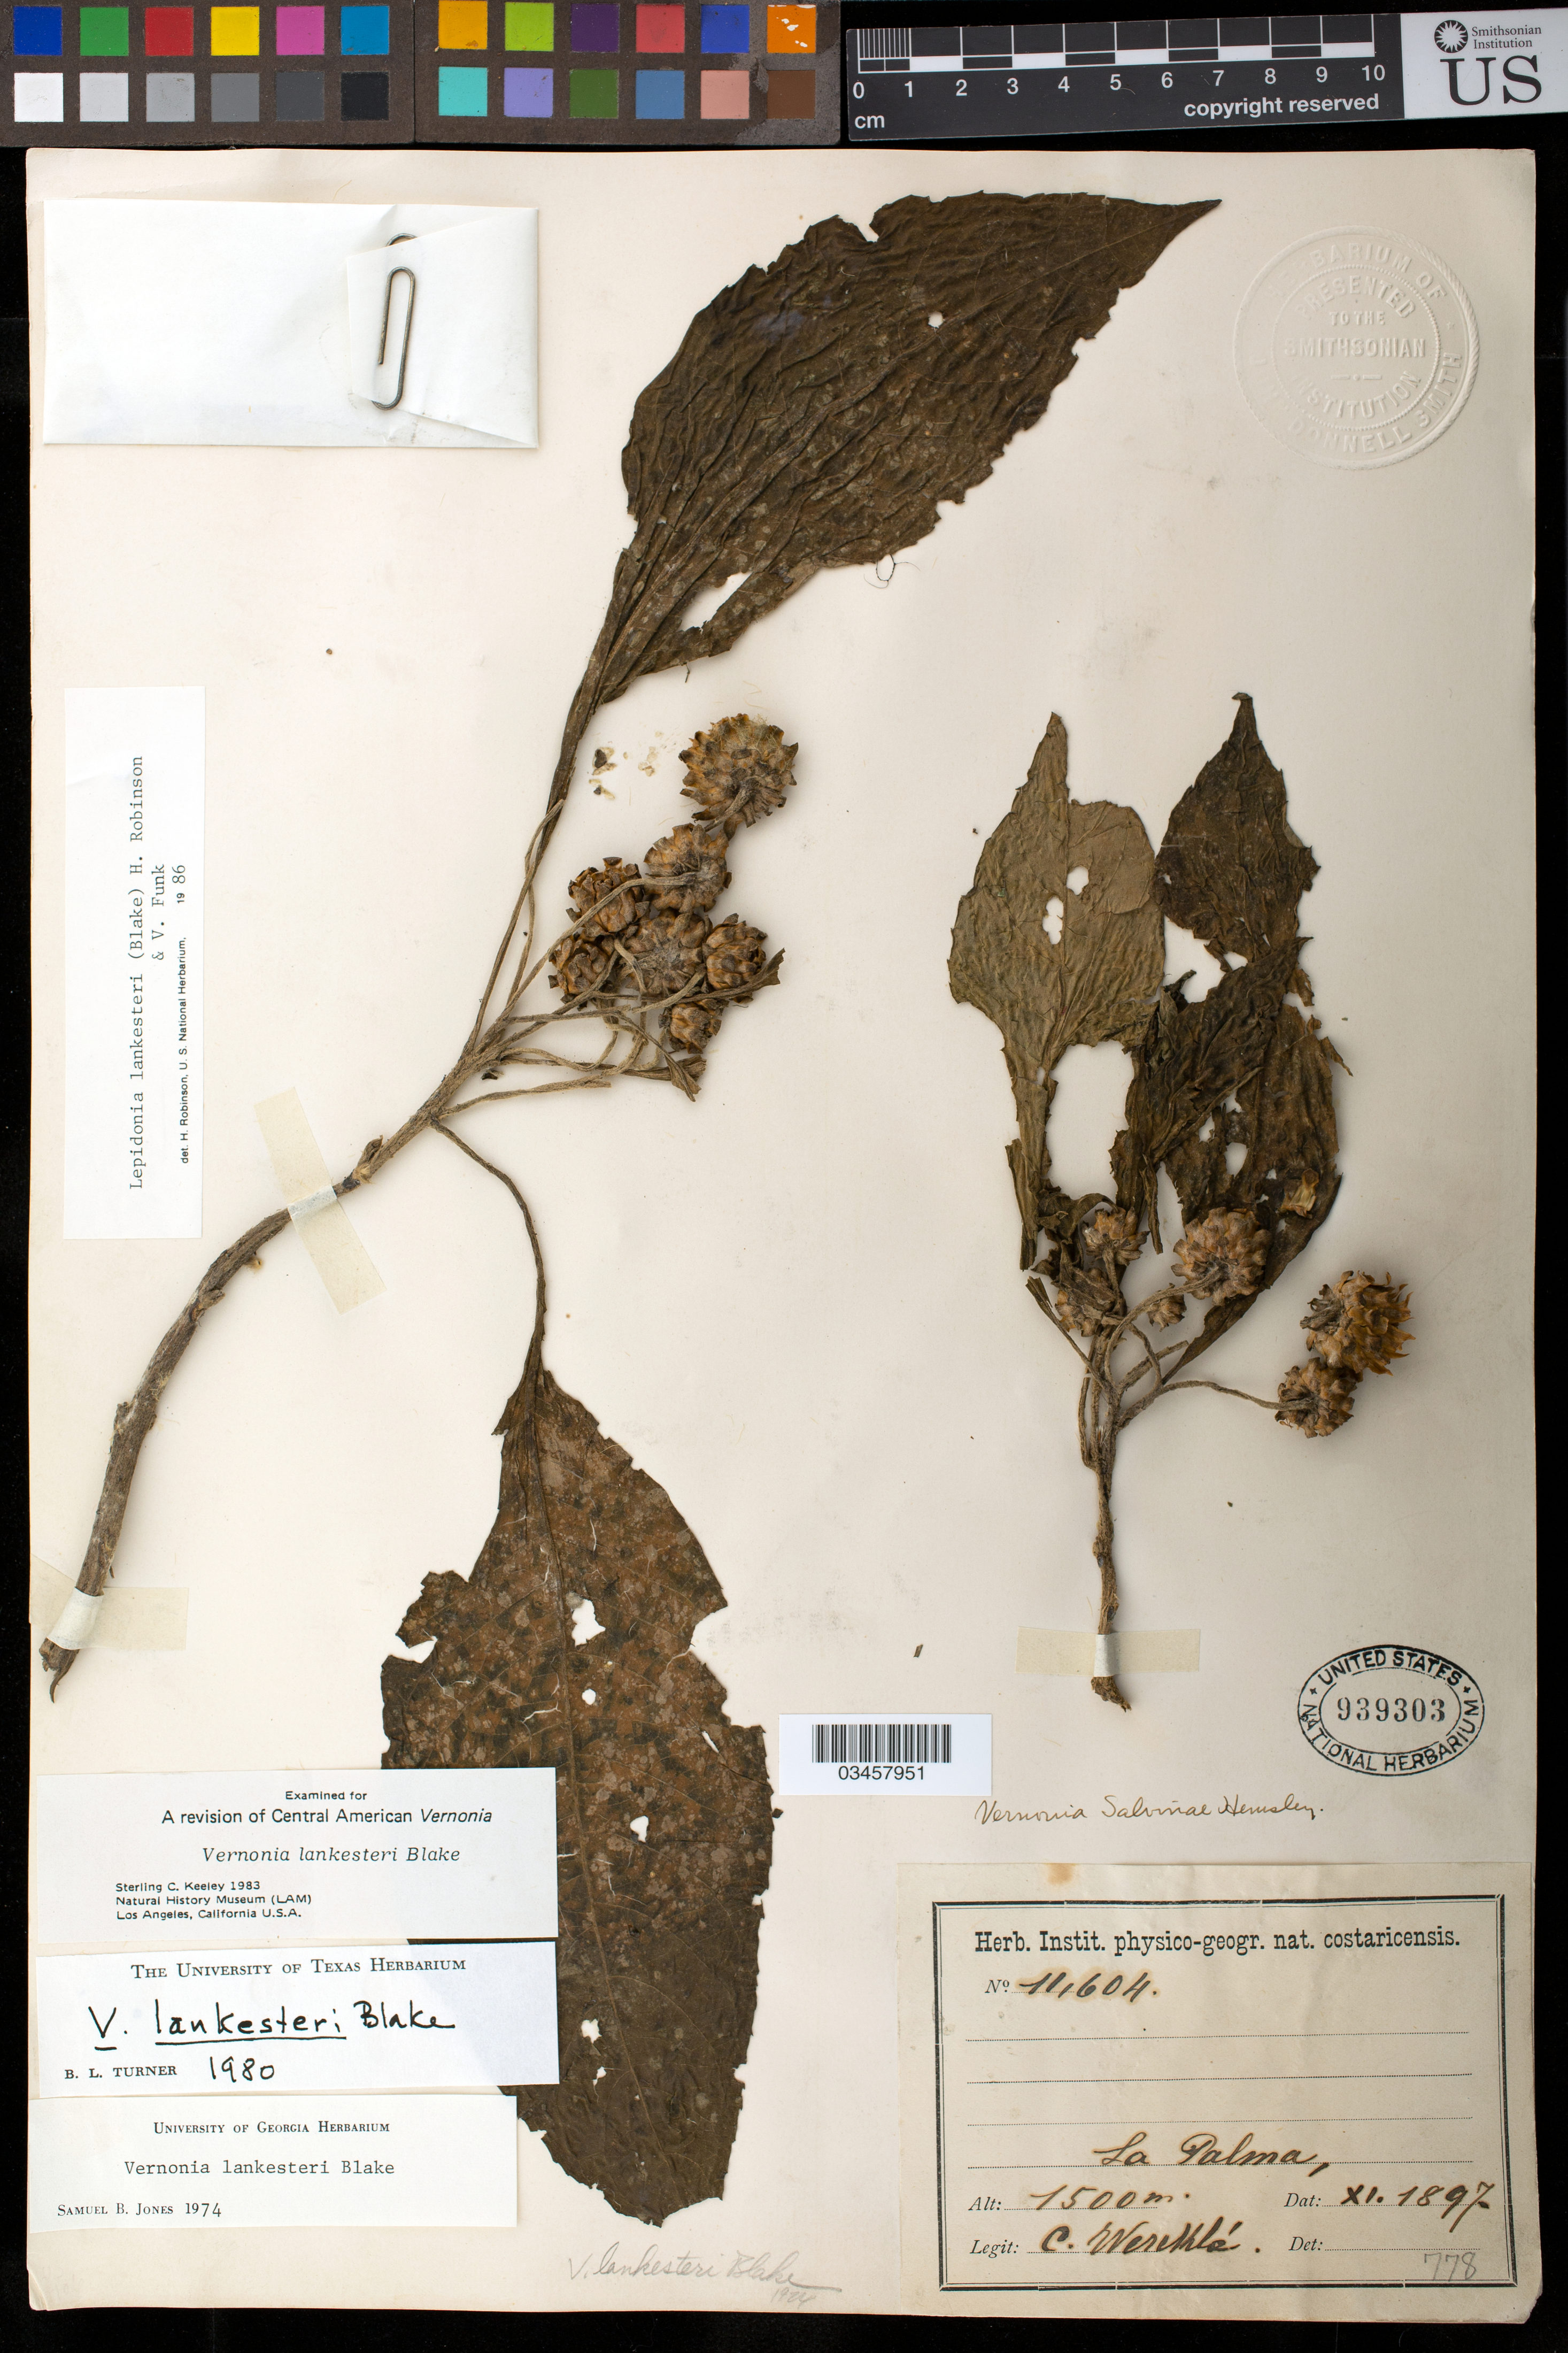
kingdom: Plantae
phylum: Tracheophyta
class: Magnoliopsida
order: Asterales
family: Asteraceae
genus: Lepidonia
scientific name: Lepidonia lankesteri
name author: (S.F. Blake) H. Rob. & Funk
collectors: C. C Wercklé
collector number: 11604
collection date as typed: Nov 1897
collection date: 1897-11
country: Costa Rica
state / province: San José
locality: La Palma.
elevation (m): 1500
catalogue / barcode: US 939303